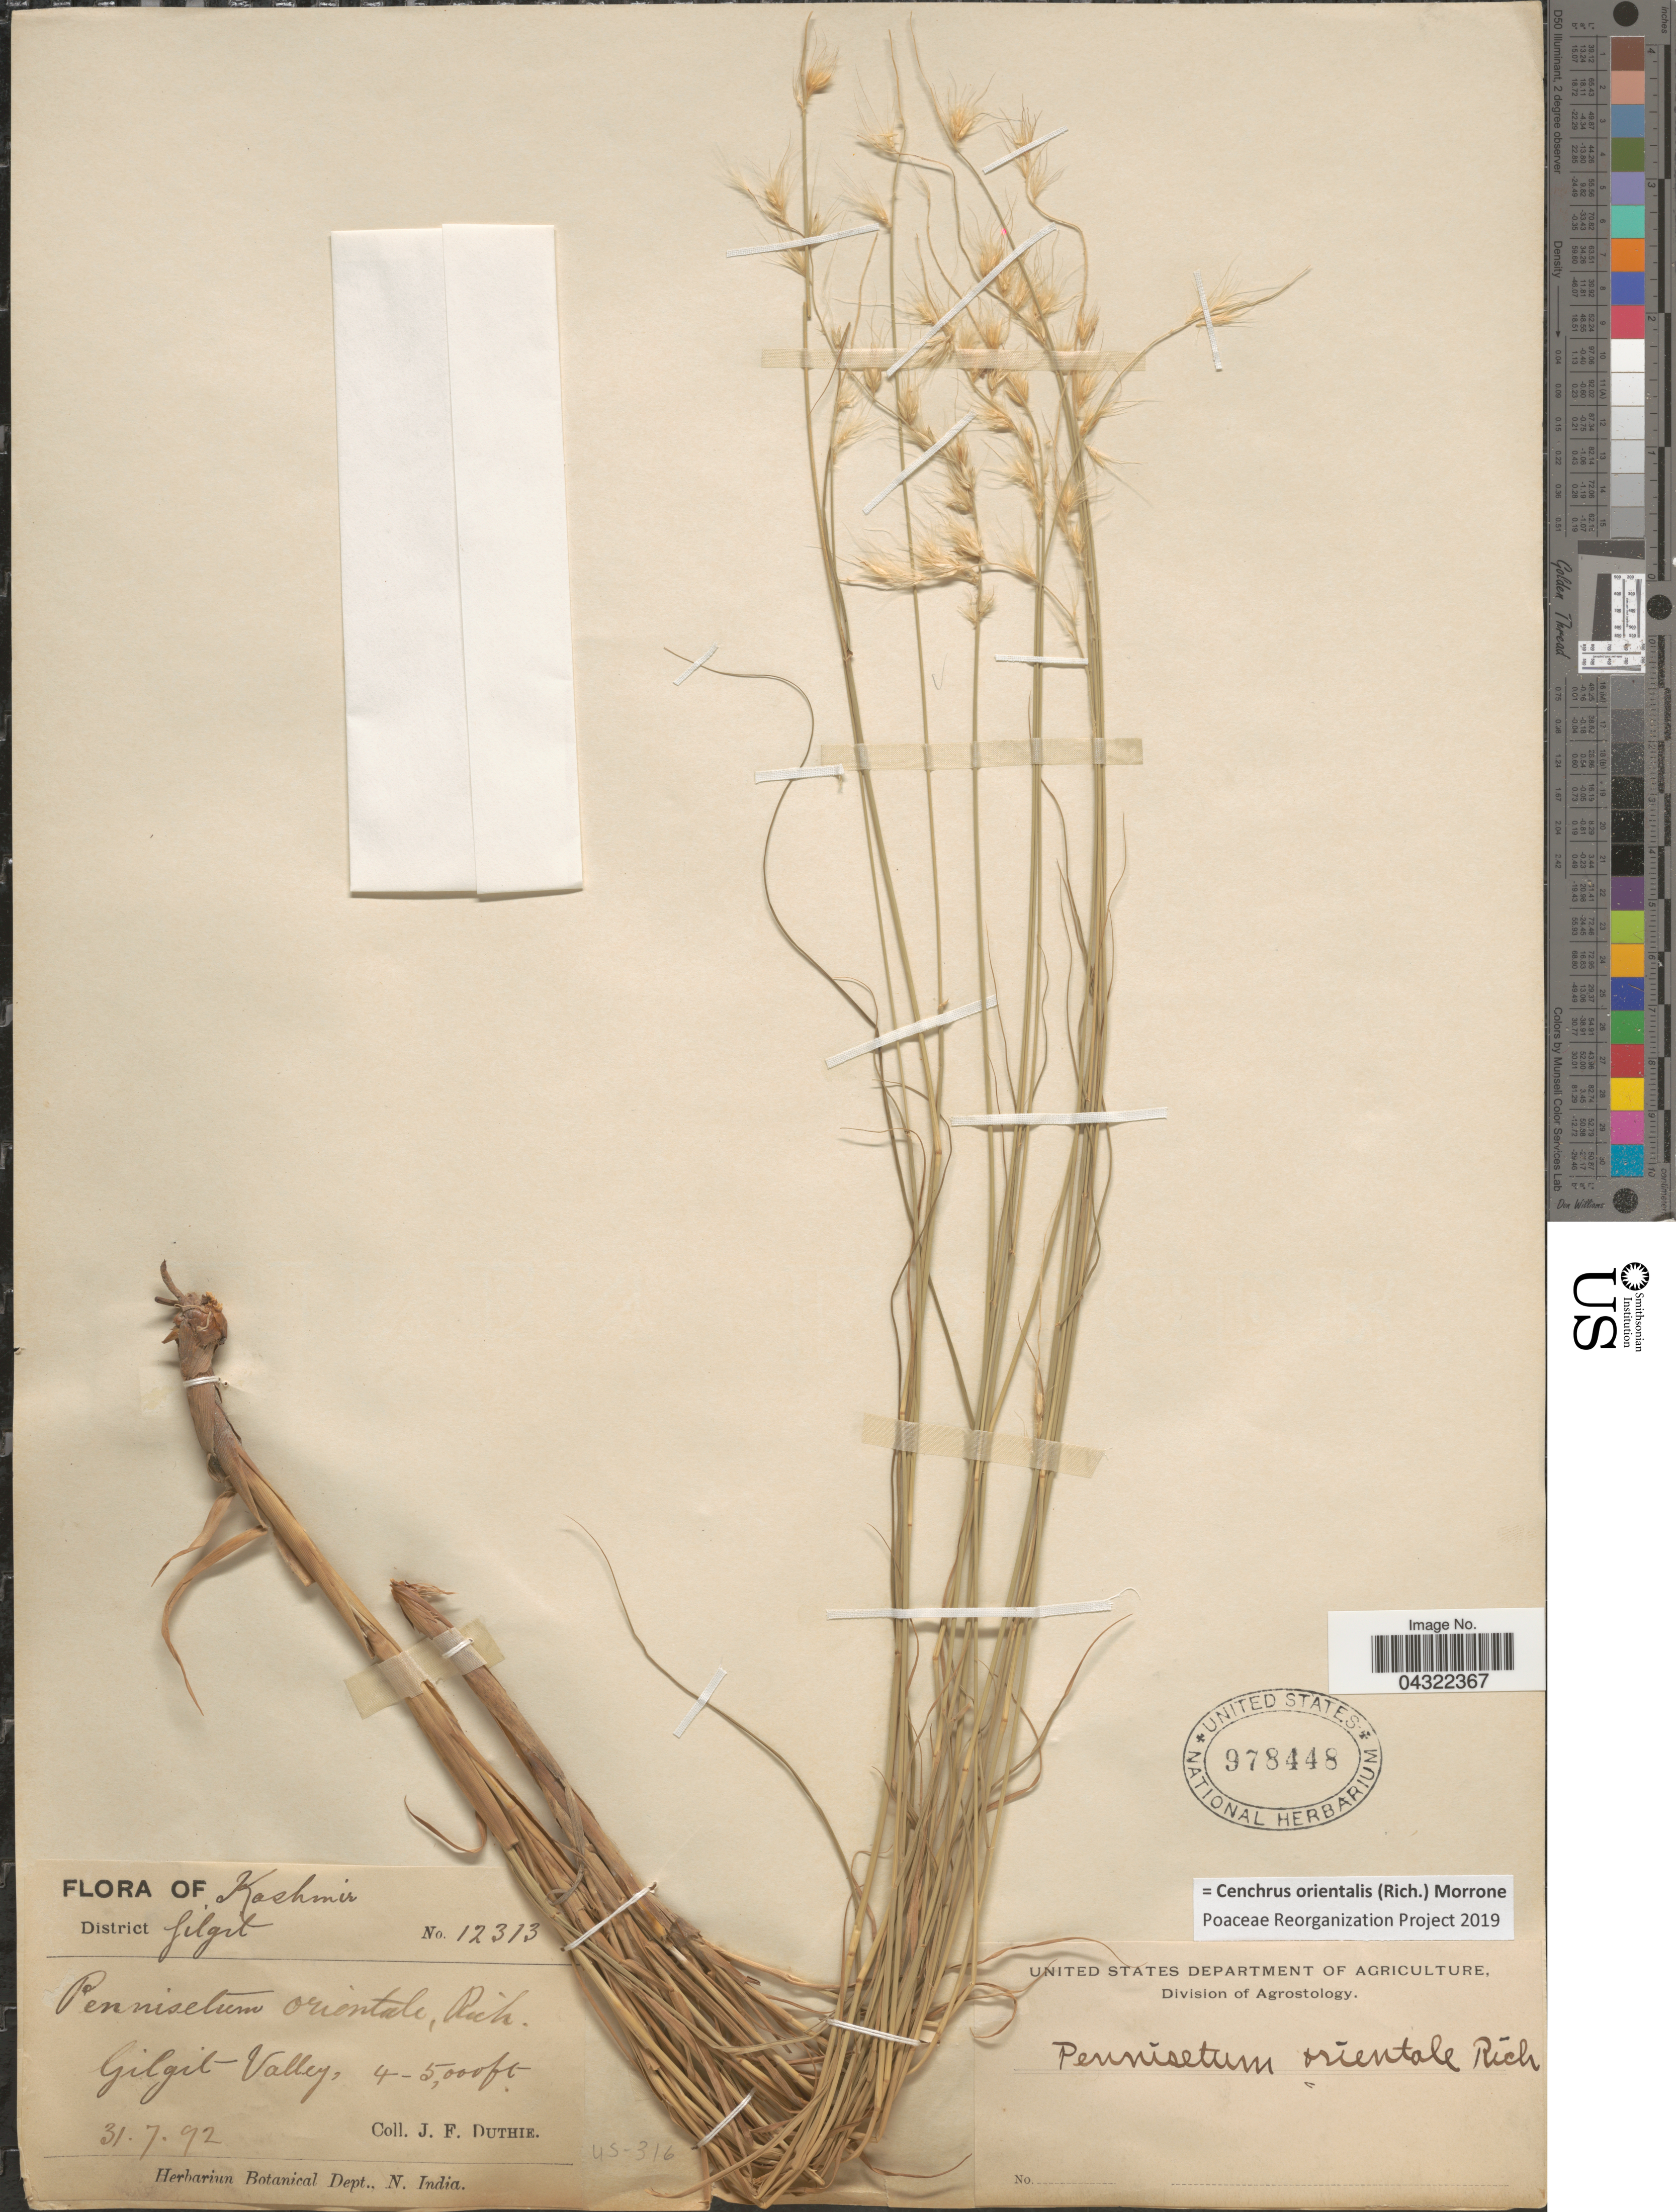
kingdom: Plantae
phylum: Tracheophyta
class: Liliopsida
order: Poales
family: Poaceae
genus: Cenchrus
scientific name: Cenchrus orientalis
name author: (Rich.) Morrone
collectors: J. F. Duthie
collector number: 12313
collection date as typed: Transcribed d/m/y: 31/7/92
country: Pakistan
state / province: Gilgit-Baltistan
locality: Kashmir. District Gilgit. Gilgit Valley.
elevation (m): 1219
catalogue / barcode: US 978448